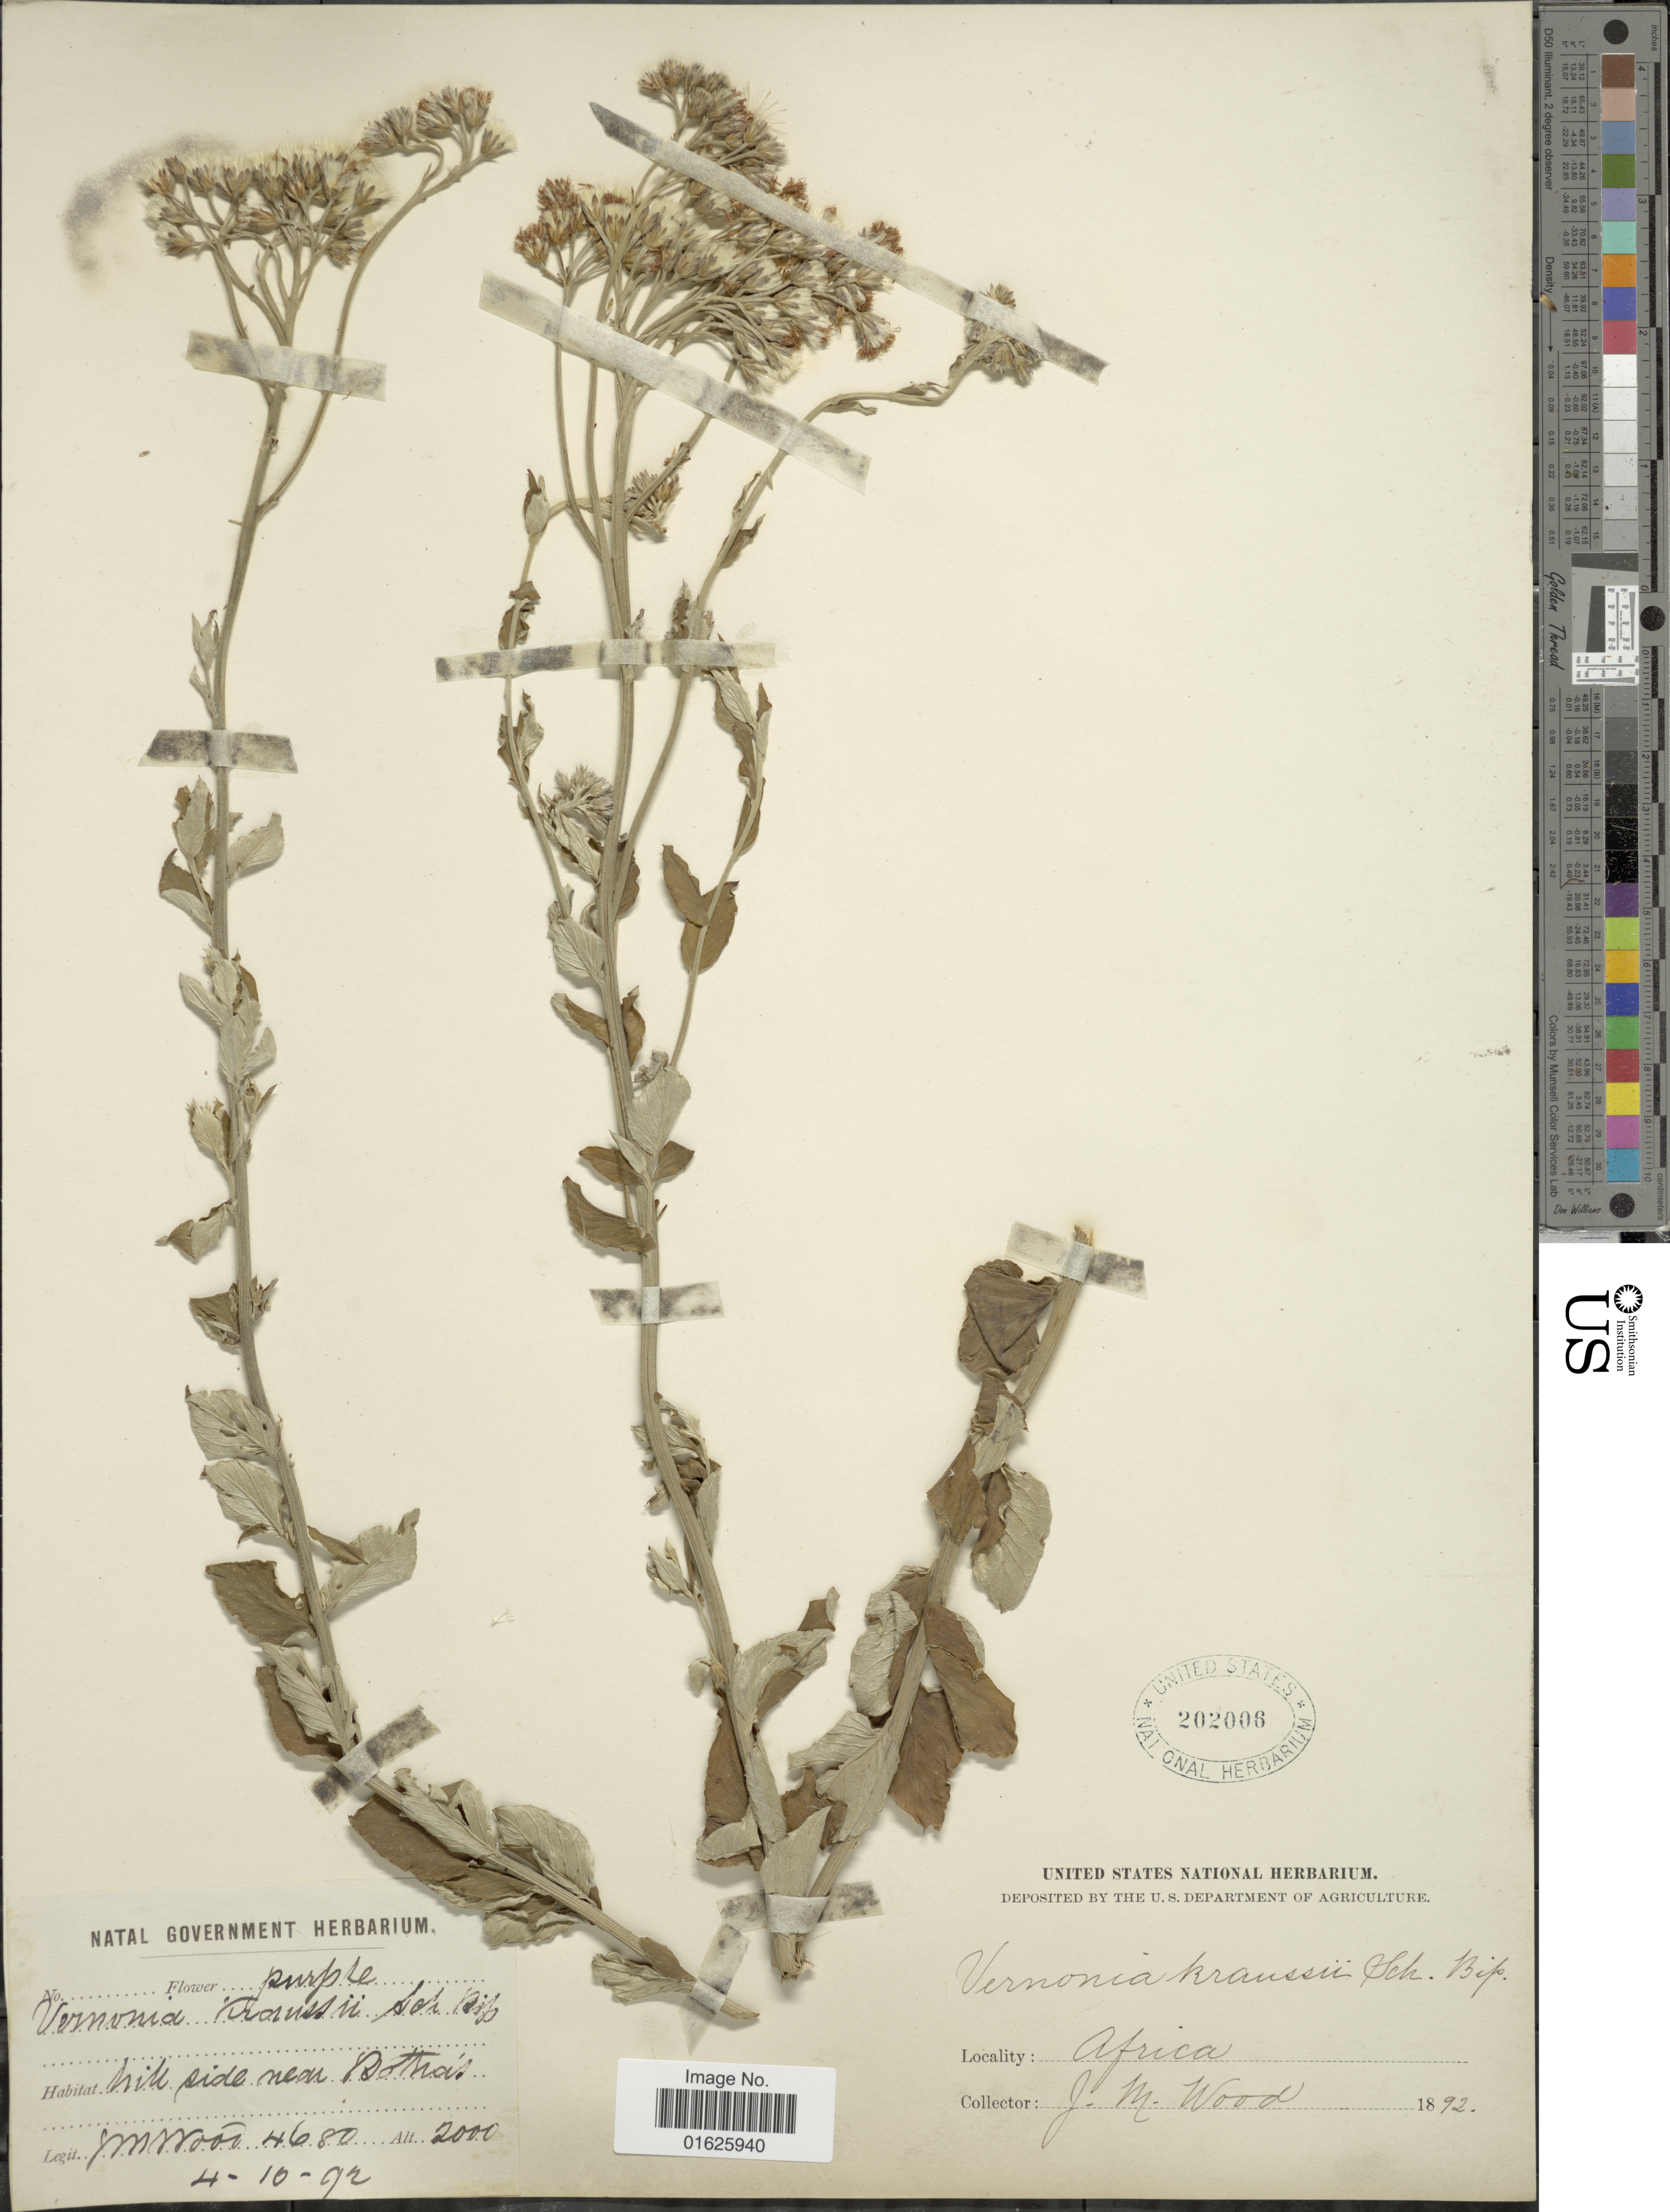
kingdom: Plantae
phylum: Tracheophyta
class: Magnoliopsida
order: Asterales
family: Asteraceae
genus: Hilliardiella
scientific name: Hilliardiella oligocephala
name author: (DC.) H. Rob.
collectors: J. M. Wood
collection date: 1892-10-04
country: South Africa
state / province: KwaZulu-Natal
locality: Hill side near Bothai, Africa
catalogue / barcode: US 202006